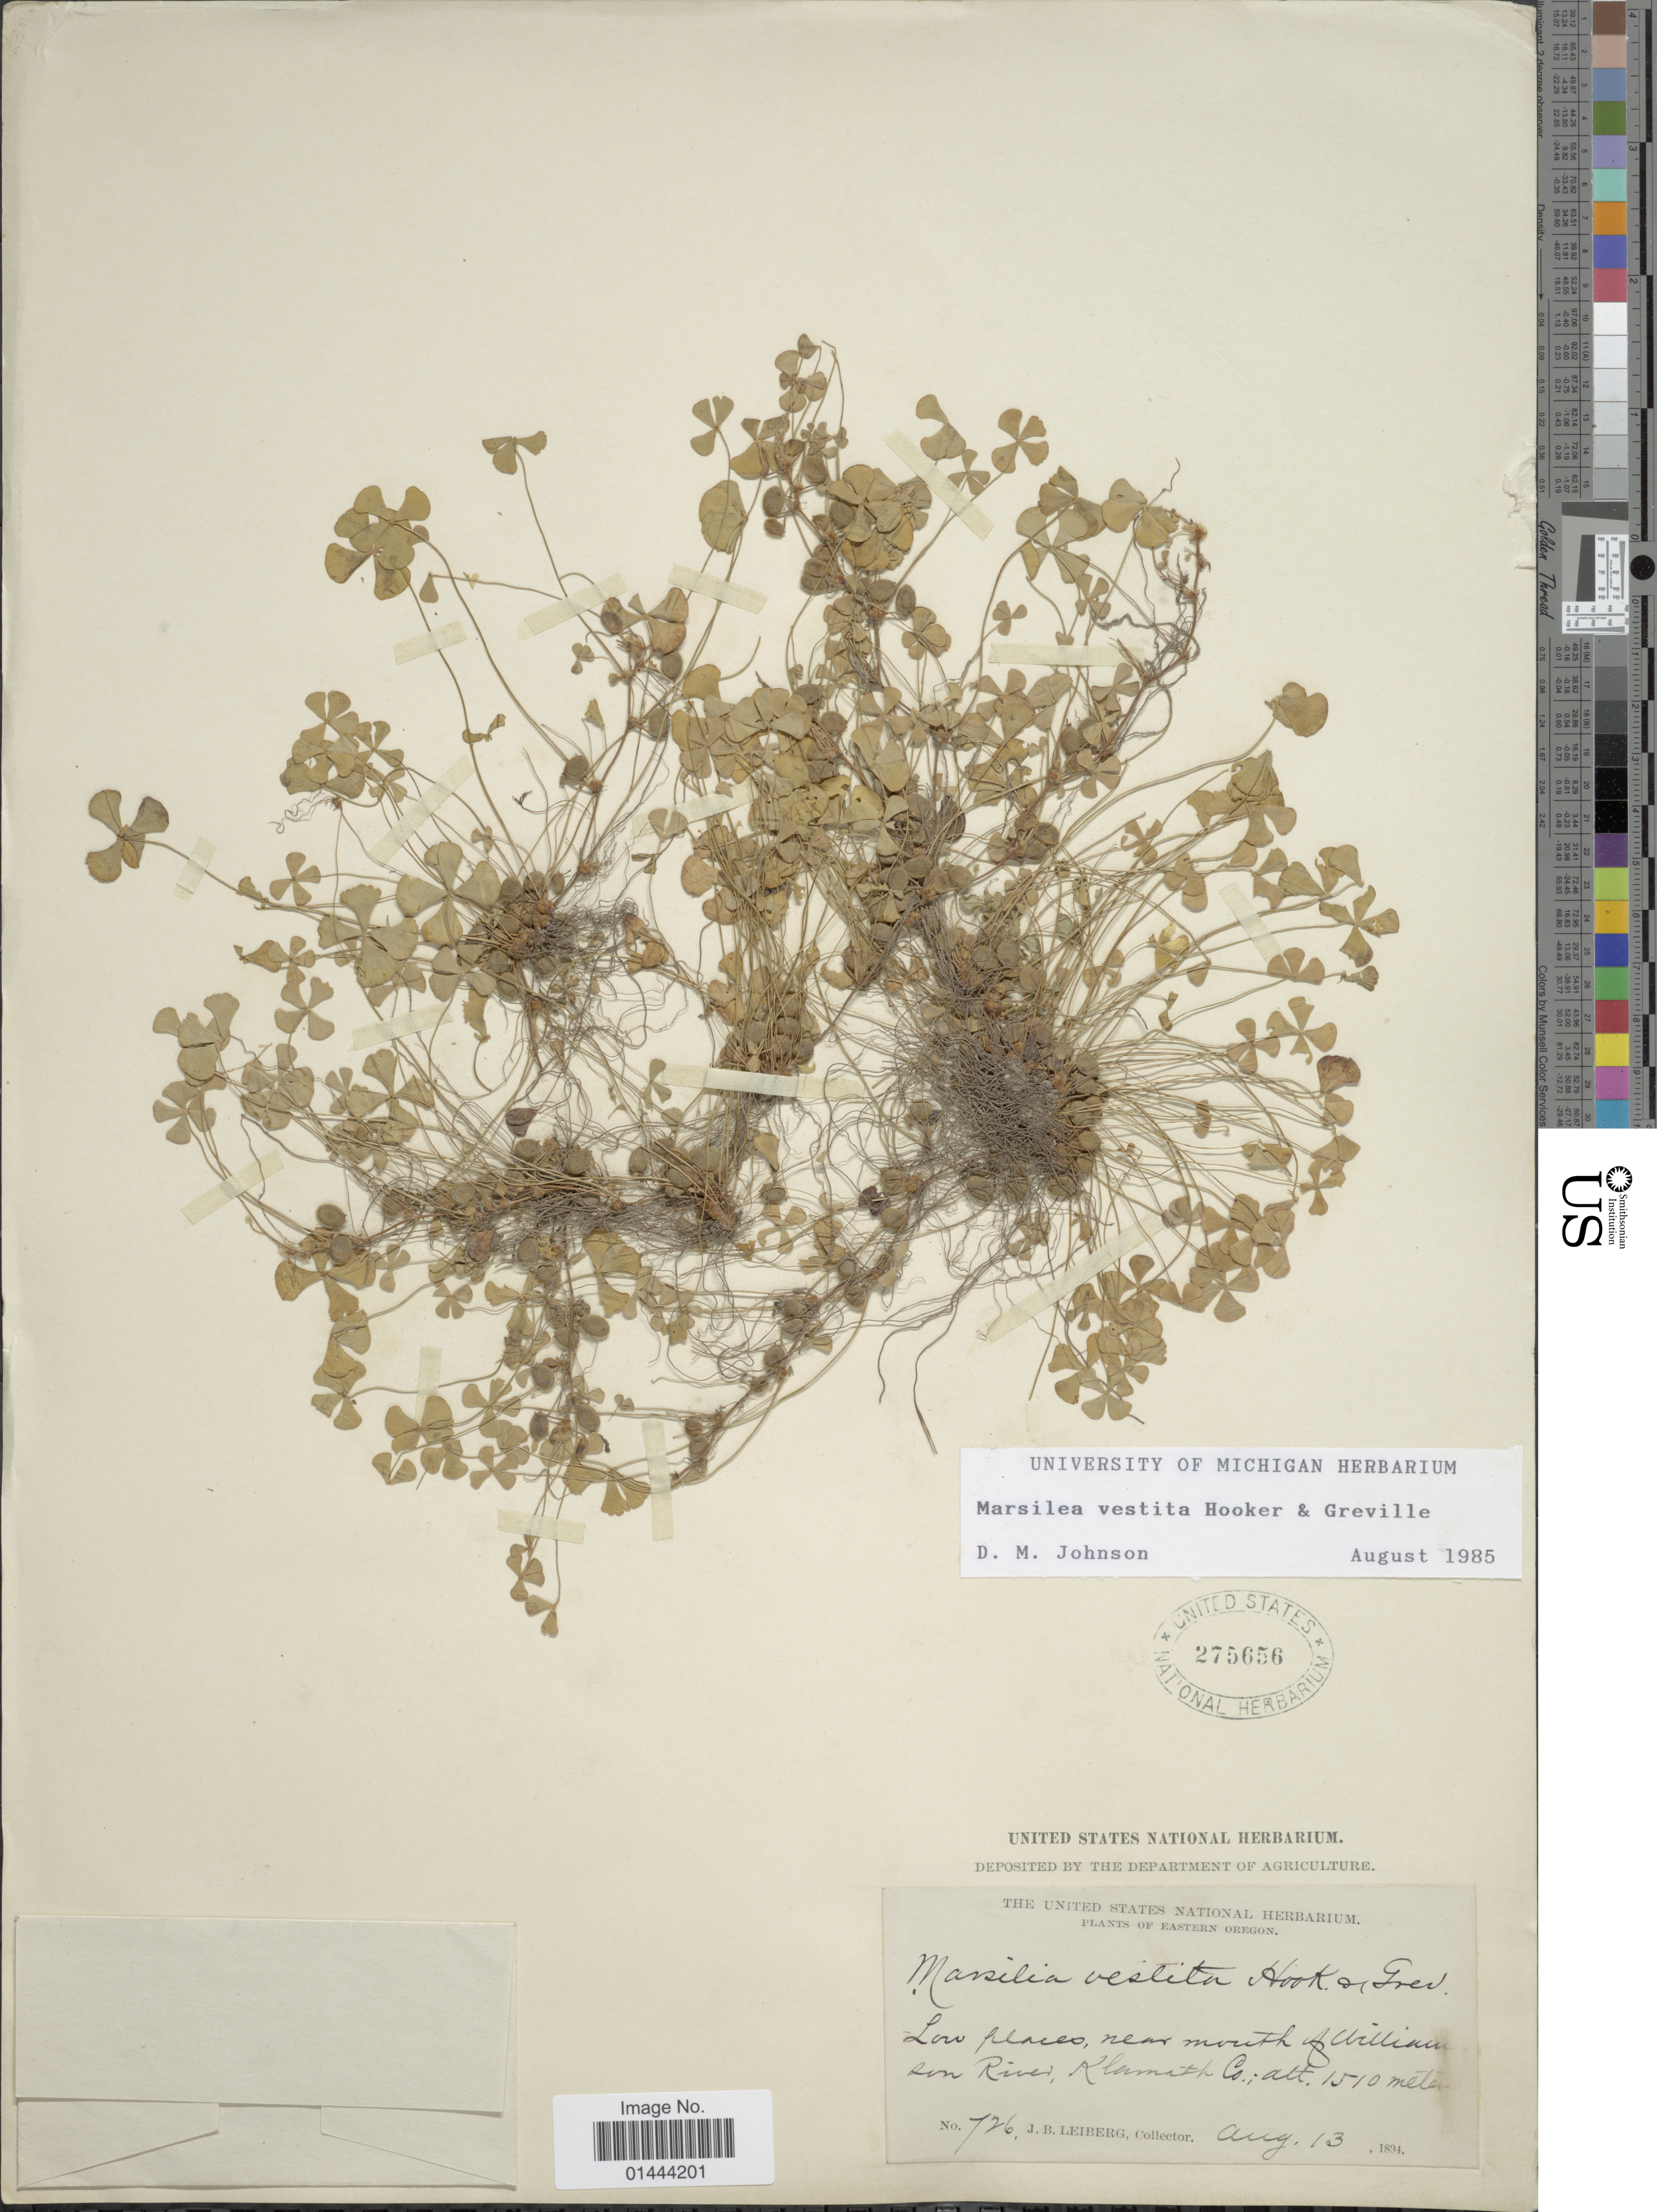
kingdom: Plantae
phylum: Tracheophyta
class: Polypodiopsida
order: Salviniales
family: Marsileaceae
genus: Marsilea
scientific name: Marsilea vestita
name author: Hook. & Grev.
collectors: J. B. Leiberg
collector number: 726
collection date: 1894-08-13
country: United States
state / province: Oregon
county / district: Klamath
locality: Eastern Oregon. Low places, near mouth of Williamson River, Klamath Co.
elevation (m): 1510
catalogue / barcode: US 275656